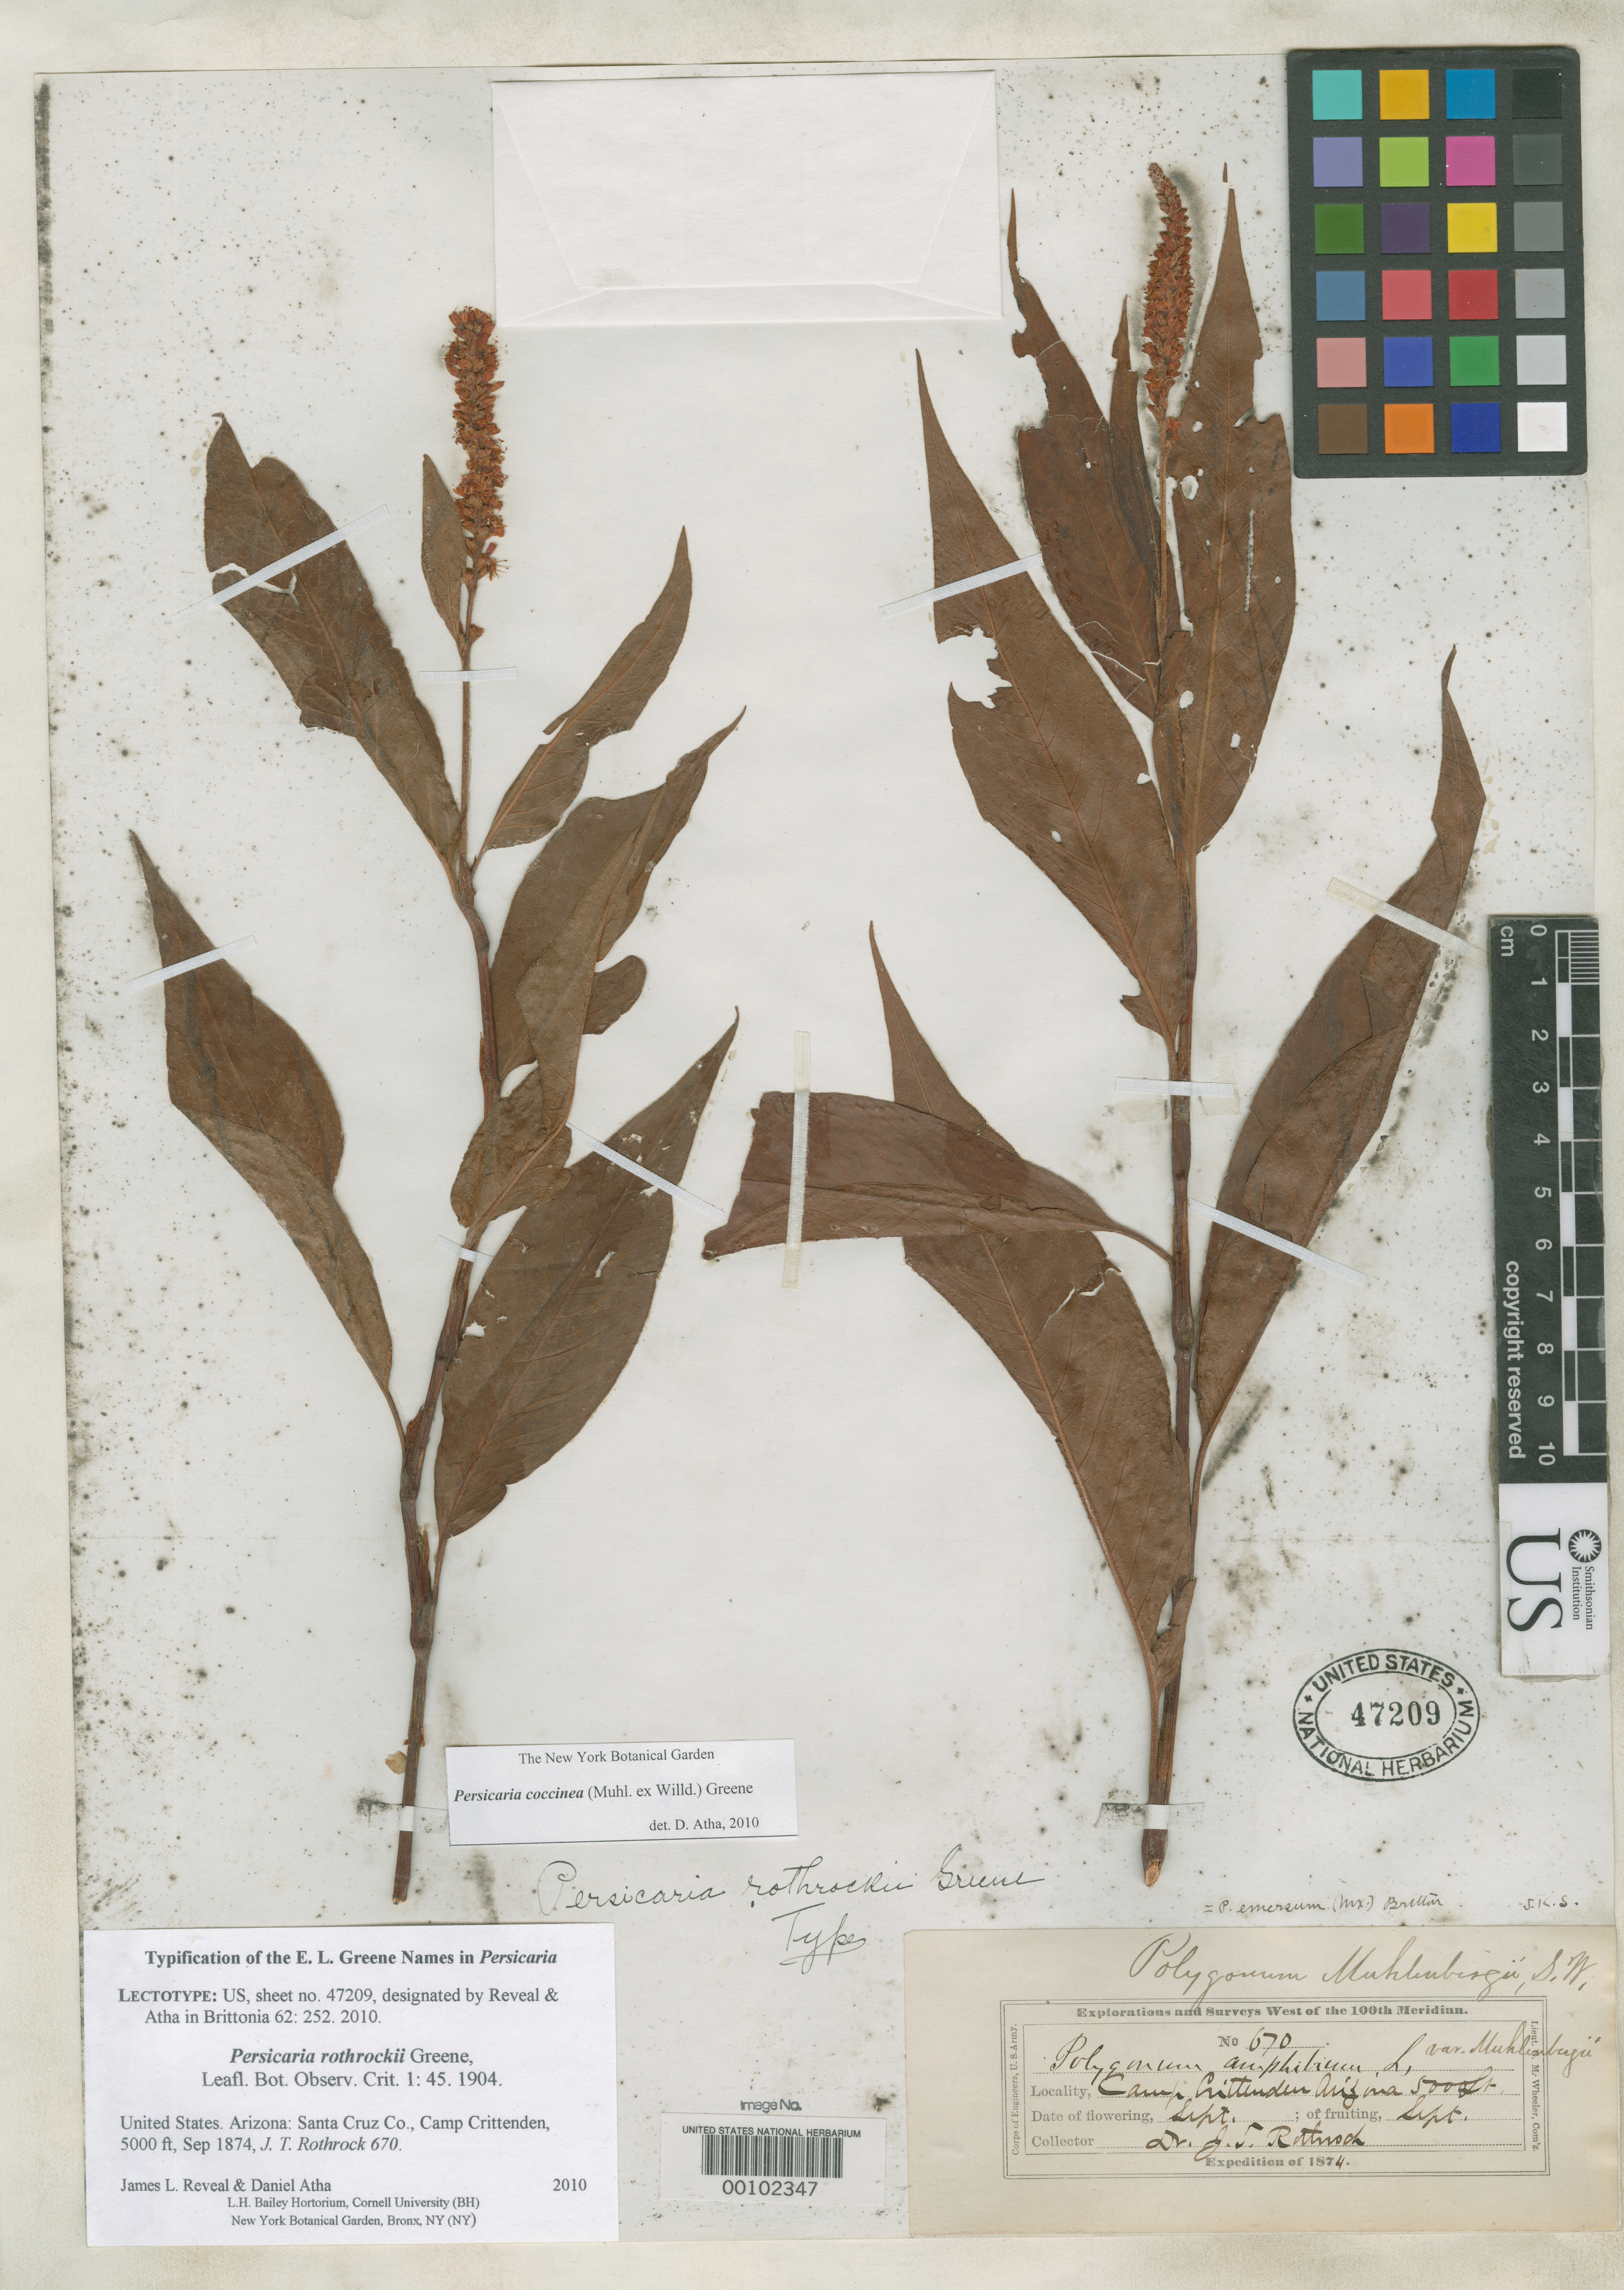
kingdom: Plantae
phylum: Tracheophyta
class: Magnoliopsida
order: Caryophyllales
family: Polygonaceae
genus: Persicaria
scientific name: Persicaria rothrockii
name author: Greene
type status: Lectotype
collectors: J. T. Rothrock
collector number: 670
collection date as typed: Sep 1874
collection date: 1874-09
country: United States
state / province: Arizona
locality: Camp Crittenden.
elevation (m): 1524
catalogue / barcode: US 47209